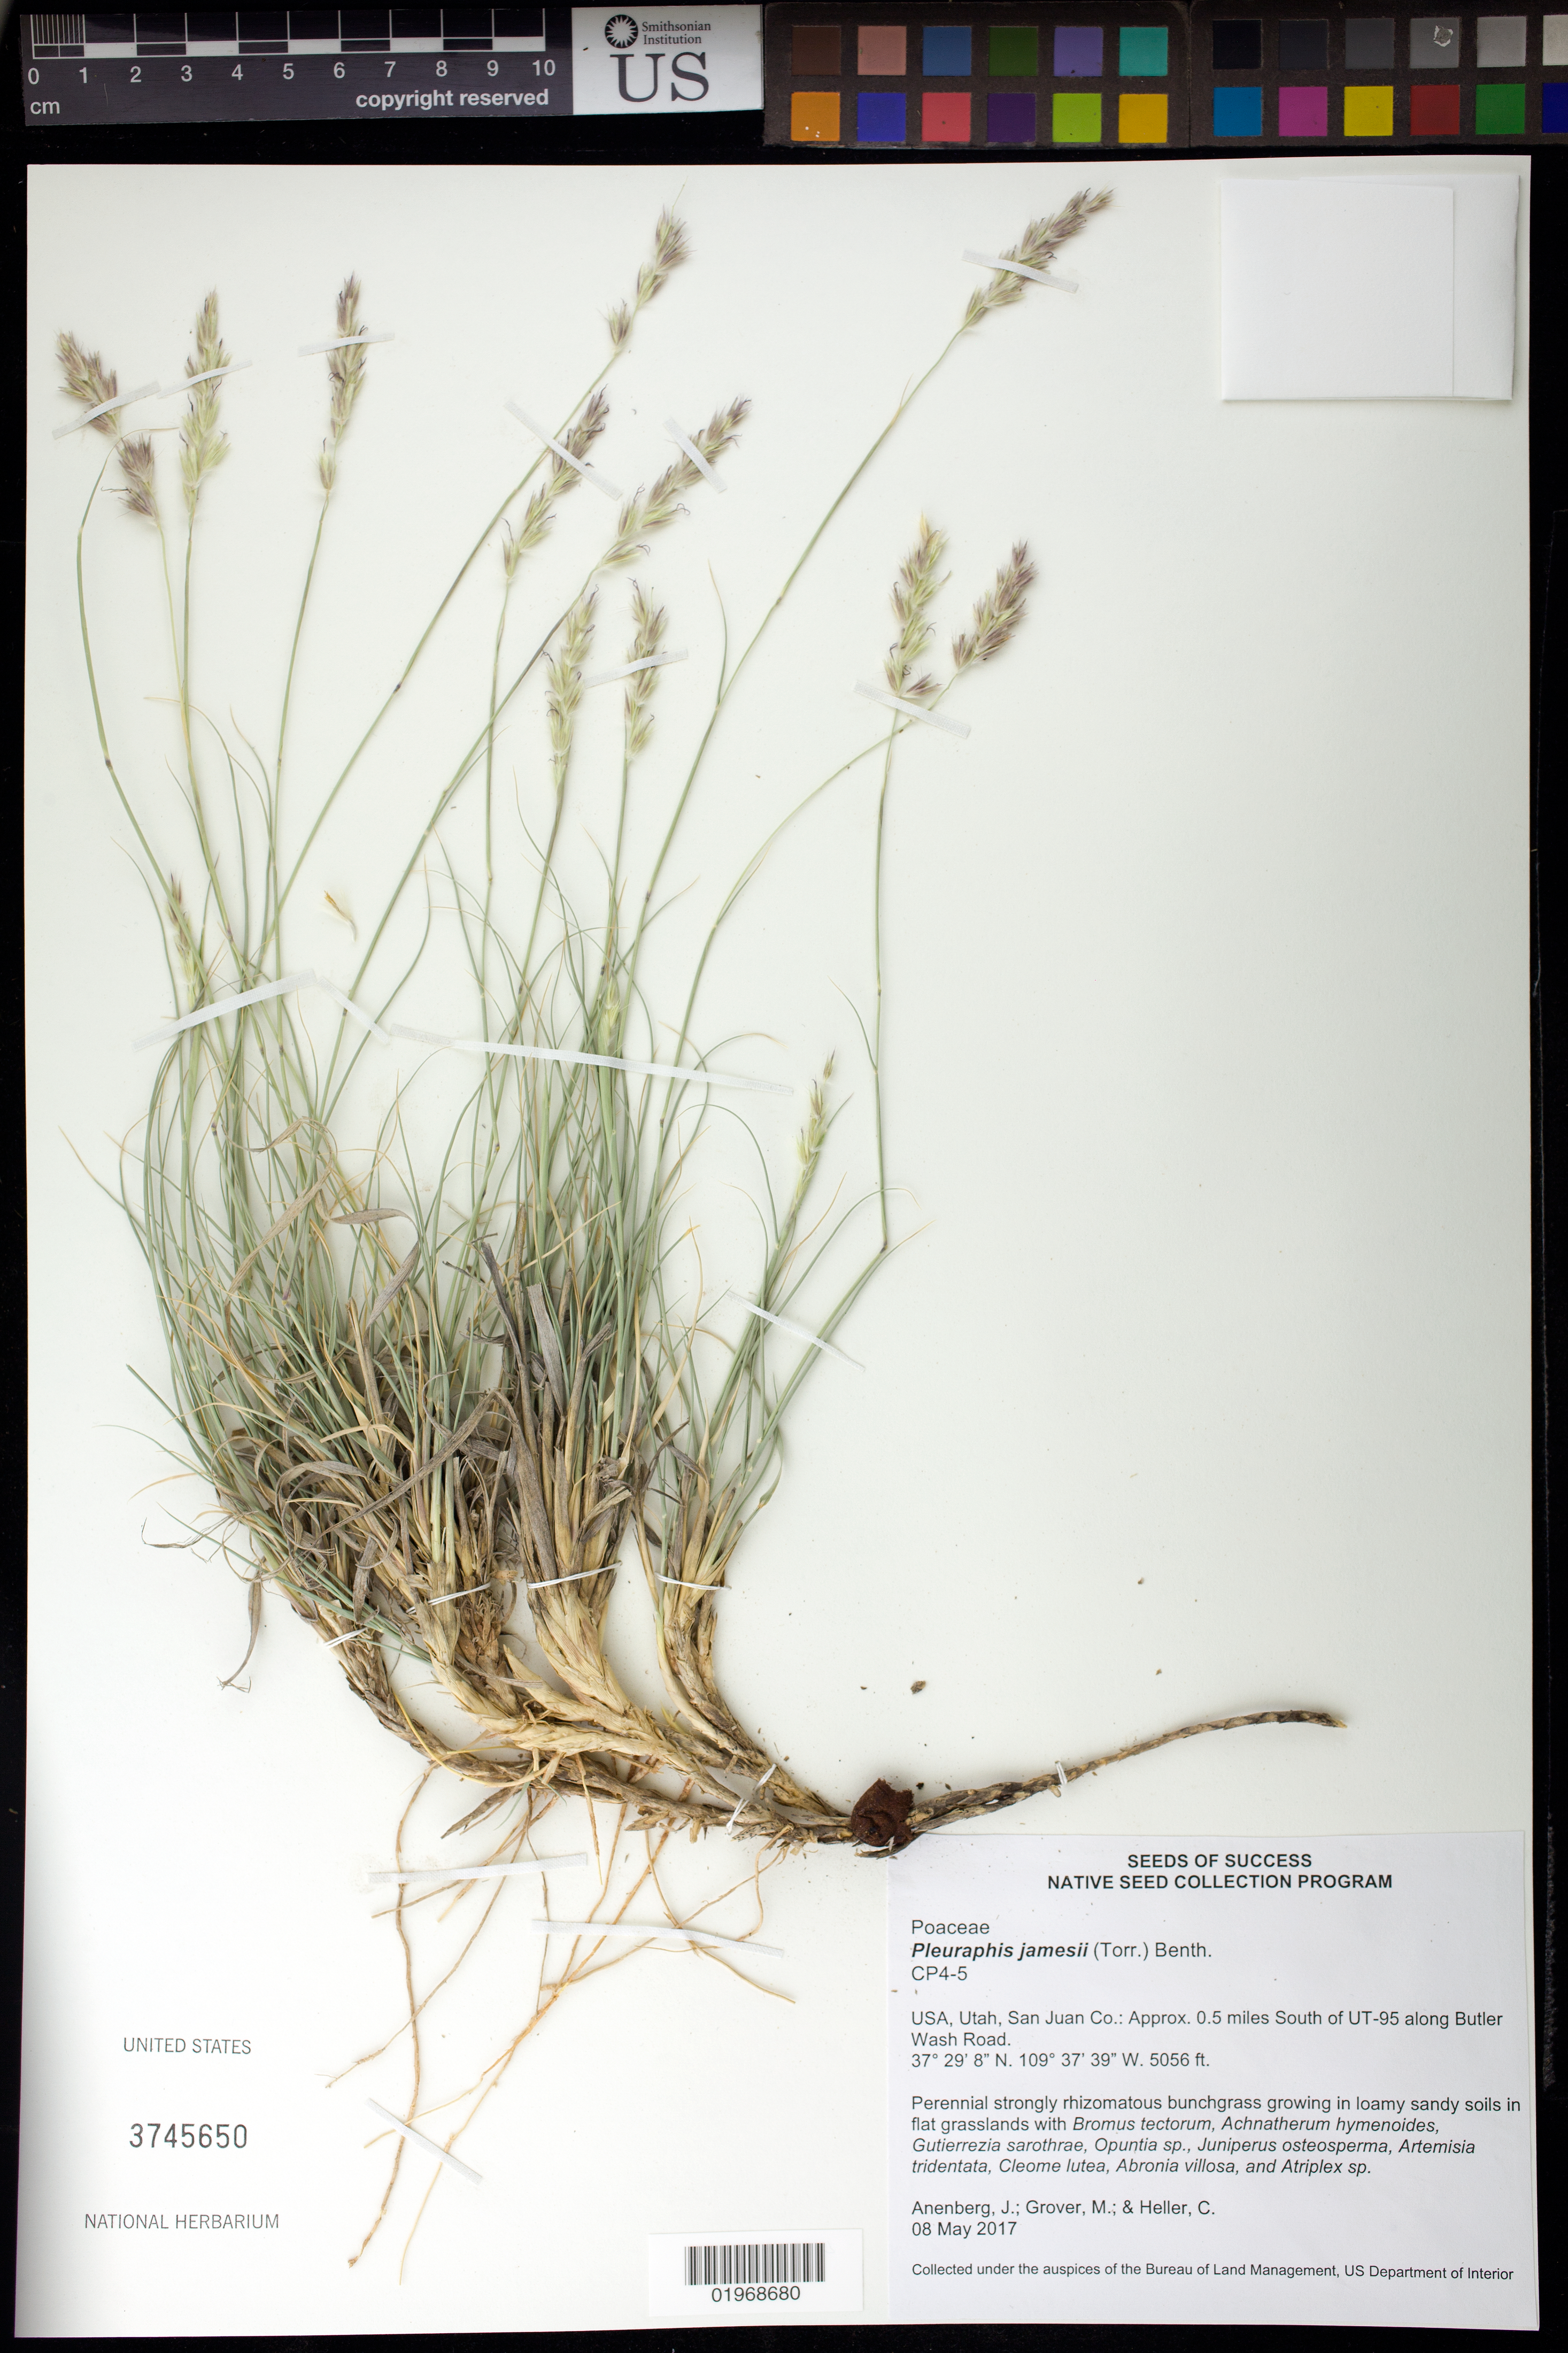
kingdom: Plantae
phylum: Tracheophyta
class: Liliopsida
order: Poales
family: Poaceae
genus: Pleuraphis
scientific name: Pleuraphis jamesii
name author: Torr.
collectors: J. Anenberg, M. Grover & C. Heller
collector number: CP4-5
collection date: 2017-05-08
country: United States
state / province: Utah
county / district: San Juan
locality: Approx. 0.5 miles S of UT-95 along Butler Wash Road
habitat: Grasslands in loamy sandy soils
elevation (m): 1541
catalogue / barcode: US 3745650